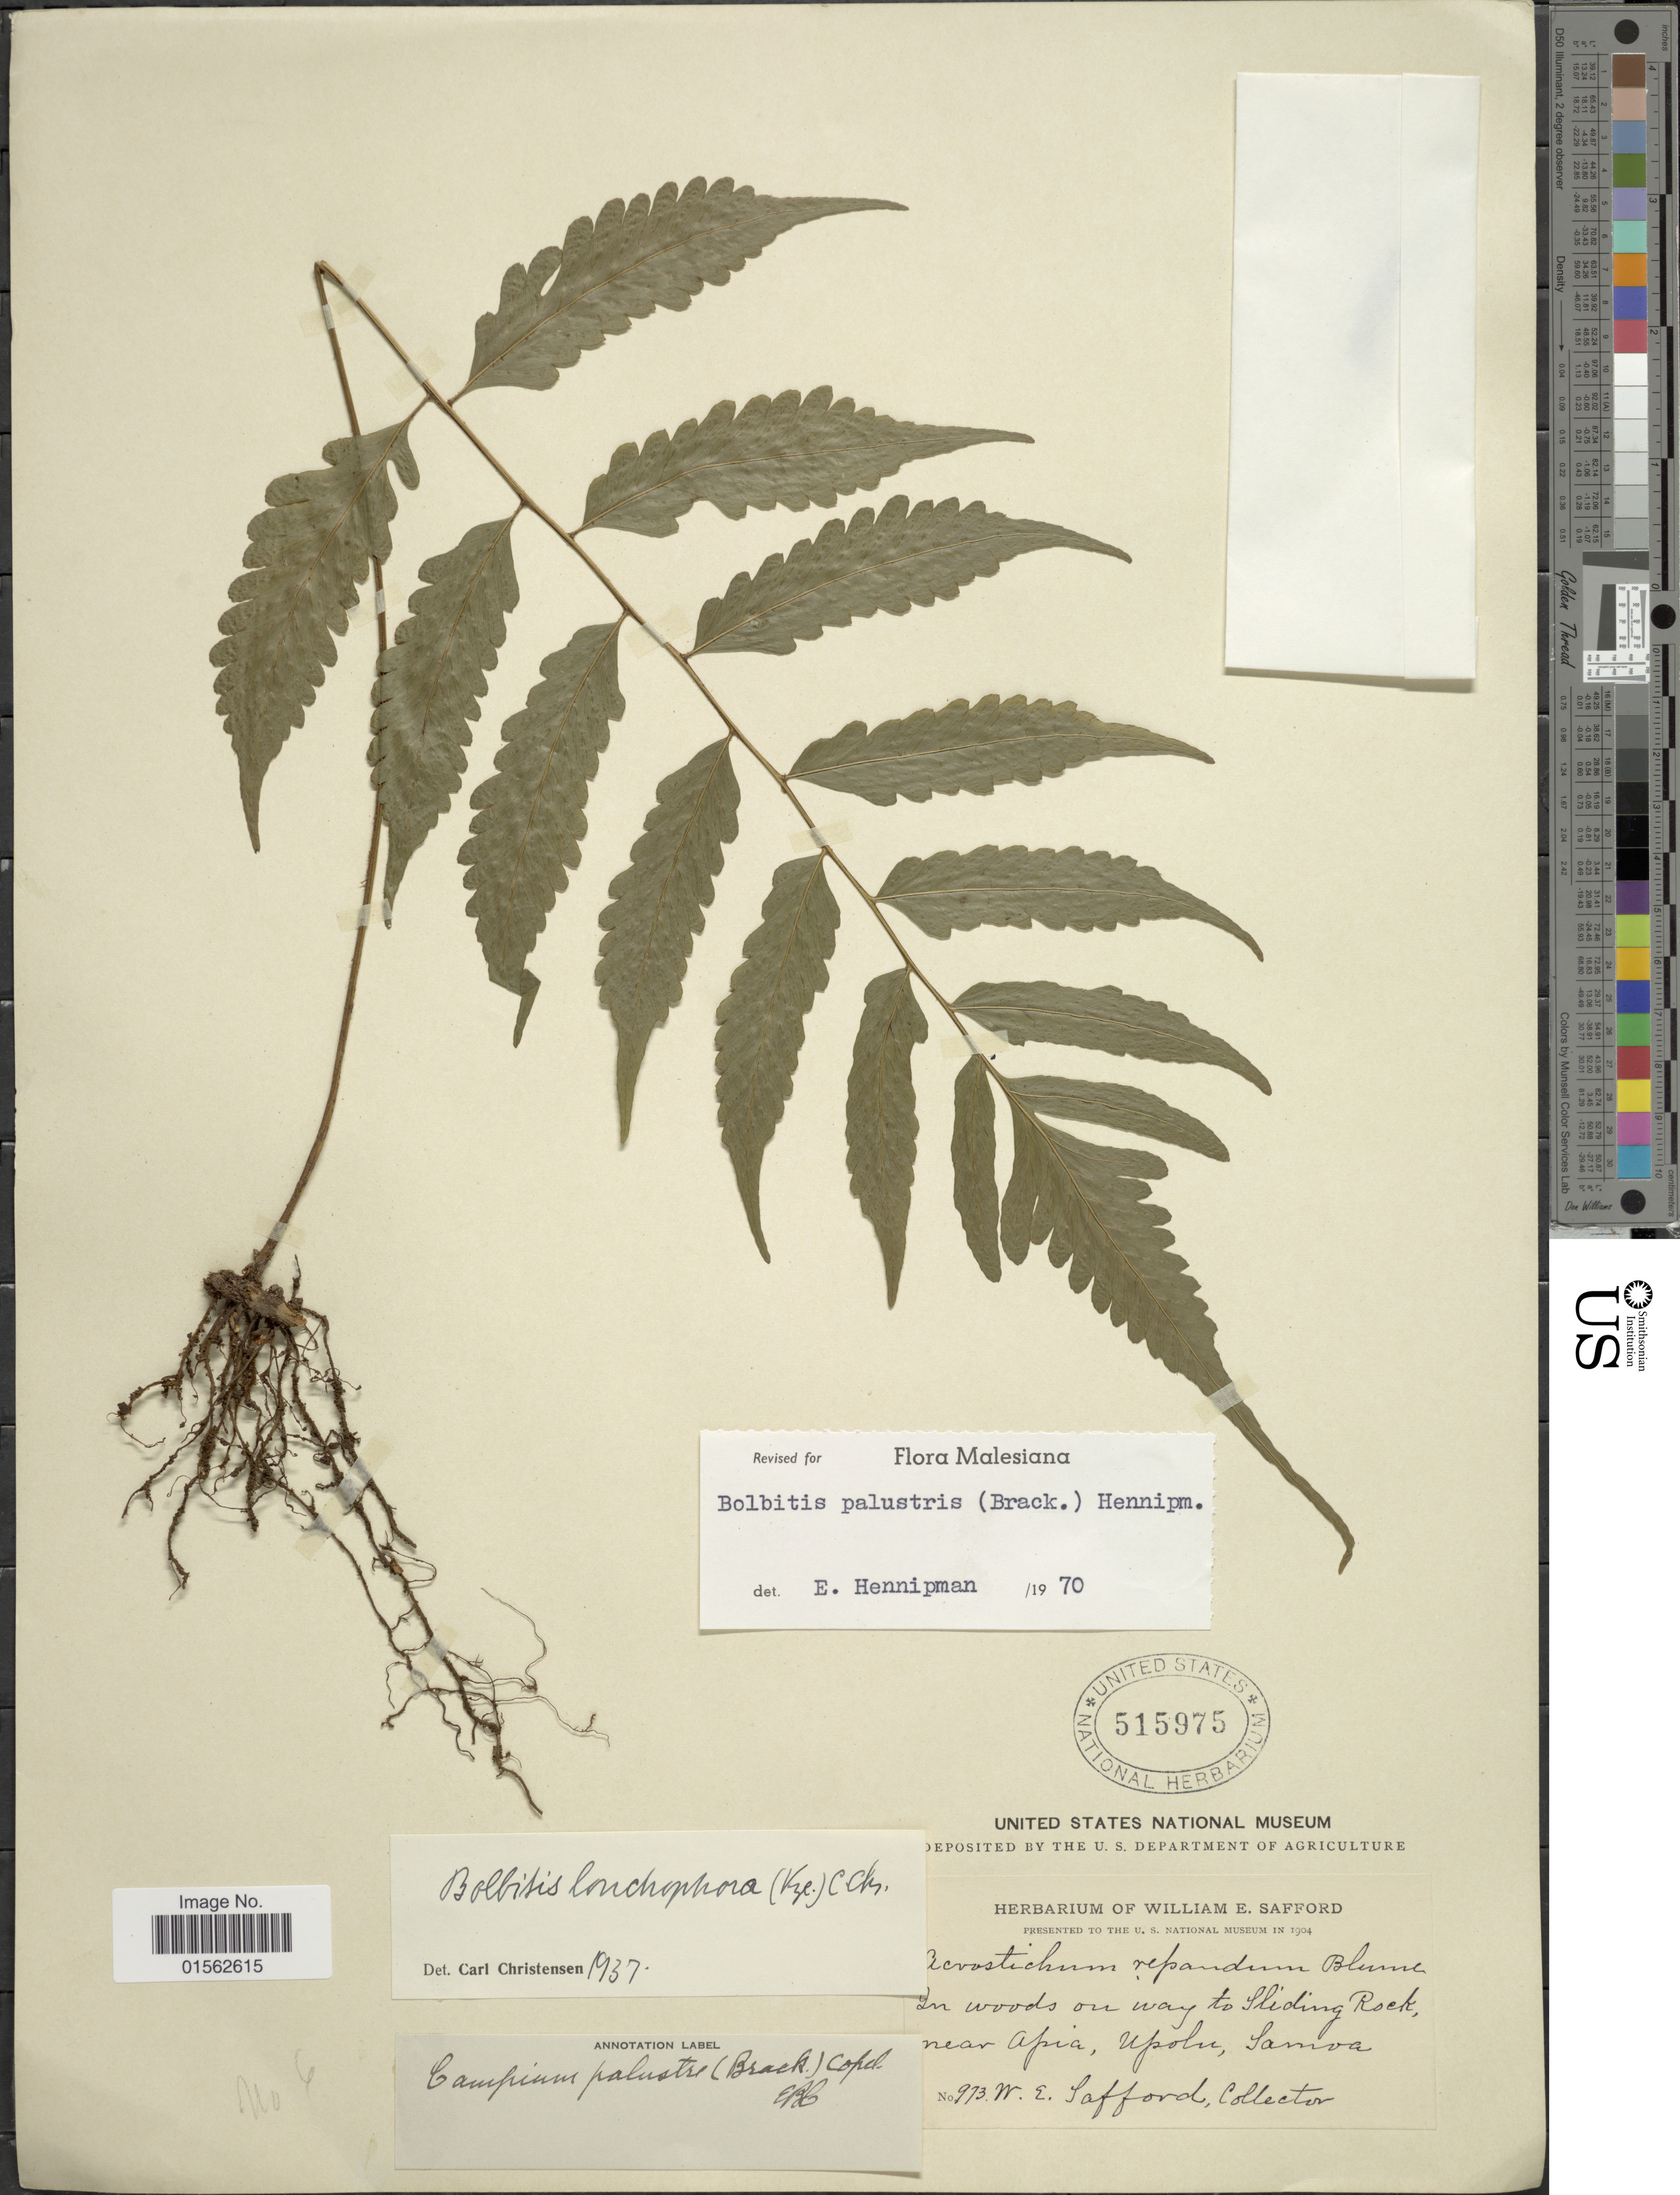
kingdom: Plantae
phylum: Tracheophyta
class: Polypodiopsida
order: Polypodiales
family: Dryopteridaceae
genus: Bolbitis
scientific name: Bolbitis palustris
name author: (Brack.) Hennipman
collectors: W. E. Safford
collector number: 993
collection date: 1904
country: Samoa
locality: In woods on way to Sliding Rock, near Apia, Upolu, Samoa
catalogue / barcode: US 515975